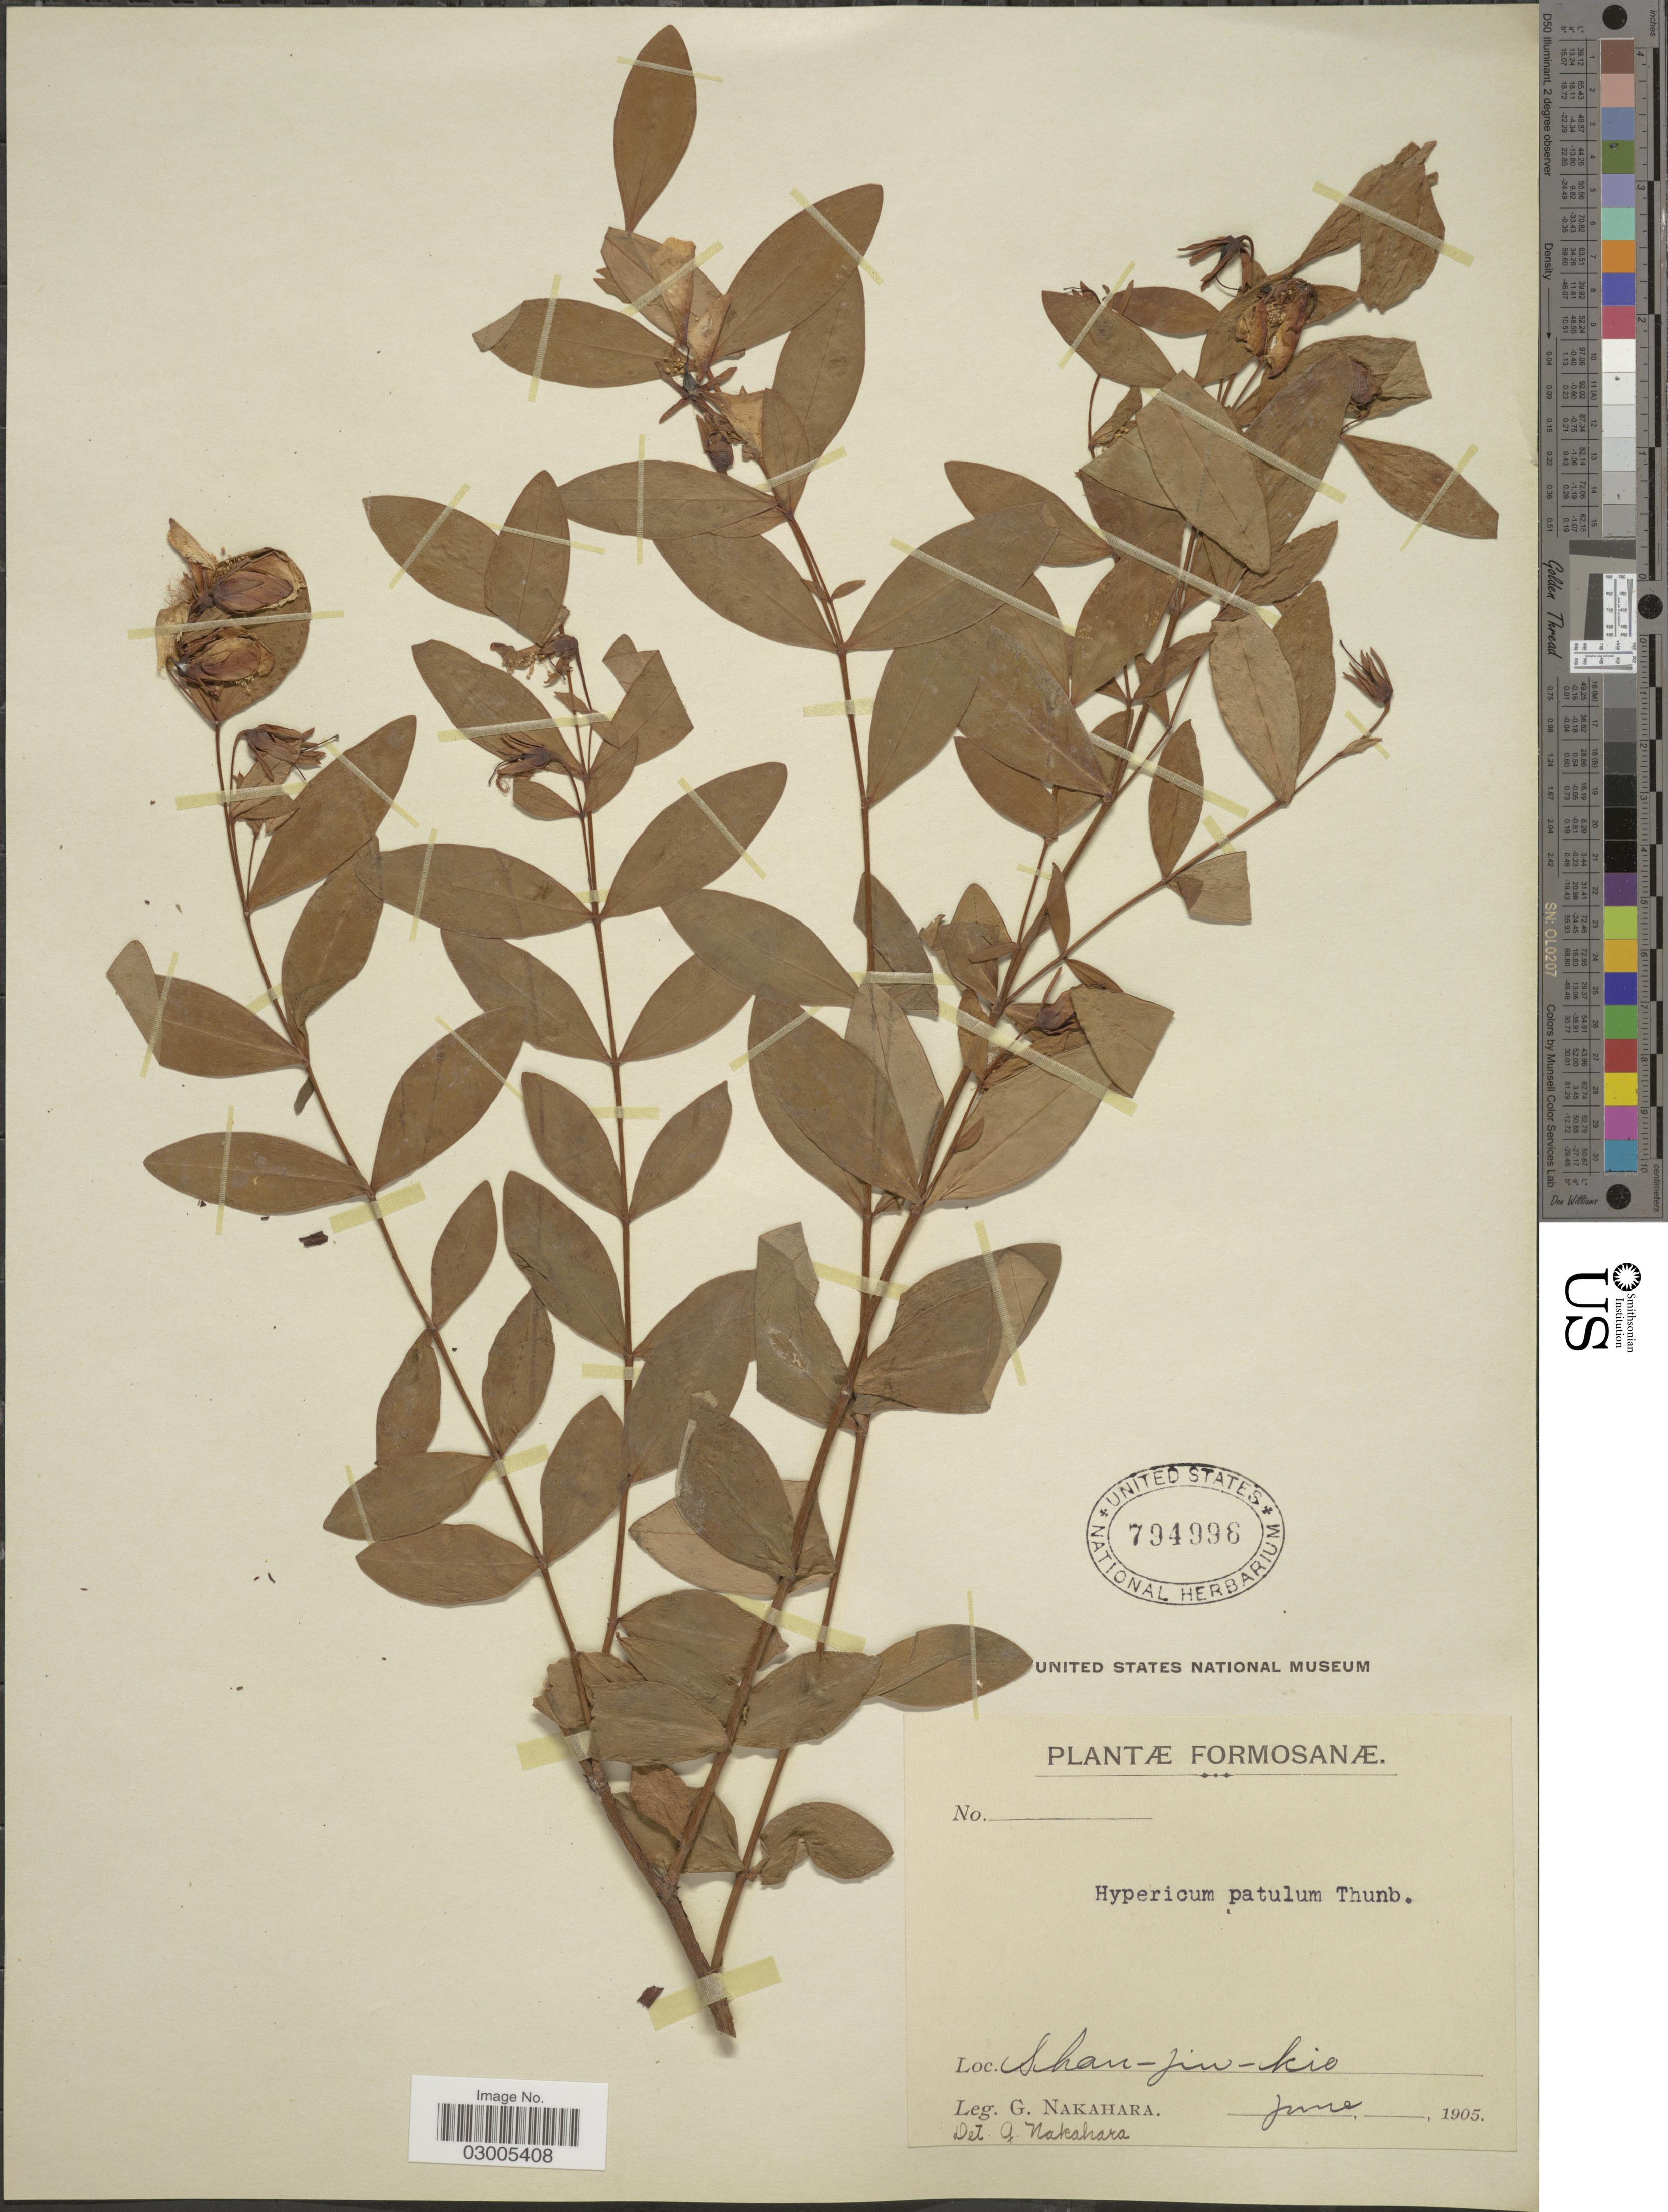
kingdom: Plantae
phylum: Tracheophyta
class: Magnoliopsida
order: Malpighiales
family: Hypericaceae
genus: Hypericum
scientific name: Hypericum patulum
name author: Thunb.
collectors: G. Nakahara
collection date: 1905-06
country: Taiwan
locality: Formosanæ. Shan-Jin-kio.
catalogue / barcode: US 794996